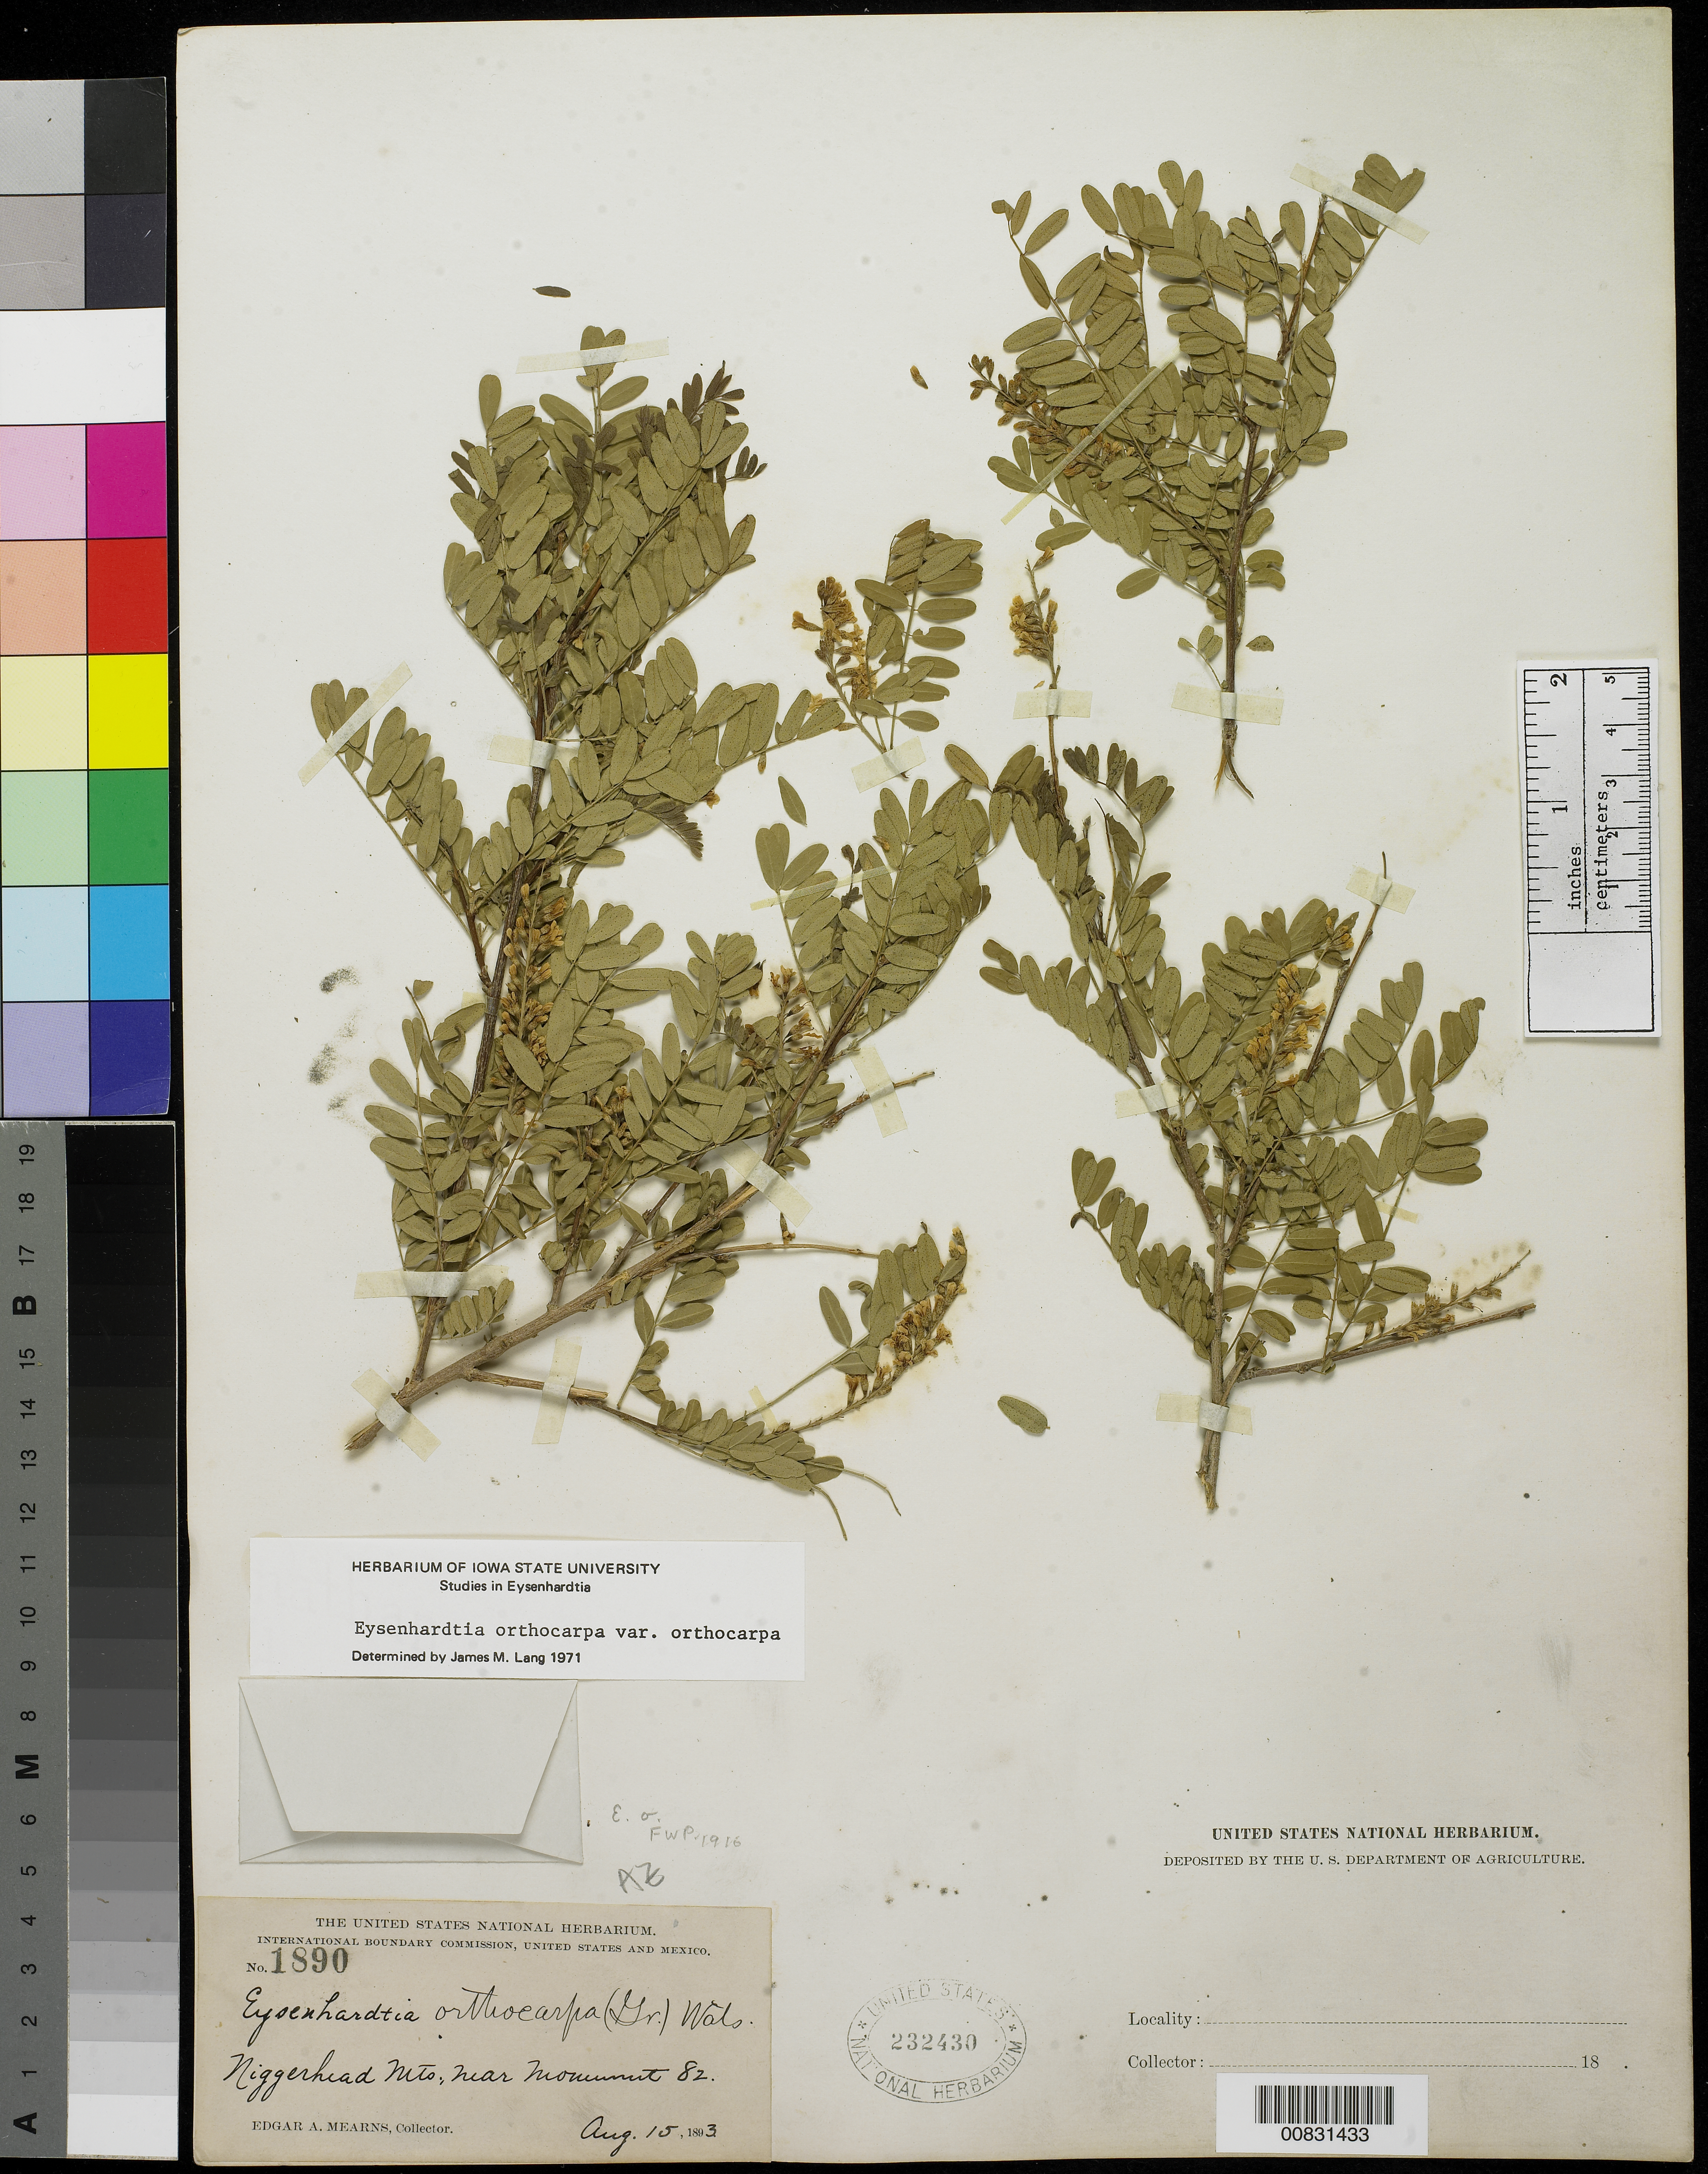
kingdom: Plantae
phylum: Tracheophyta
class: Magnoliopsida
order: Fabales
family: Fabaceae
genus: Eysenhardtia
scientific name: Eysenhardtia orthocarpa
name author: (A. Gray) S. Watson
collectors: E. A. Mearns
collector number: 1890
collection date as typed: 15 Aug 1893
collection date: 1893-08-15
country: United States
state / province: Arizona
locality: Niggerhead Mts., near Monument no. 82.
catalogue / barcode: US 232430